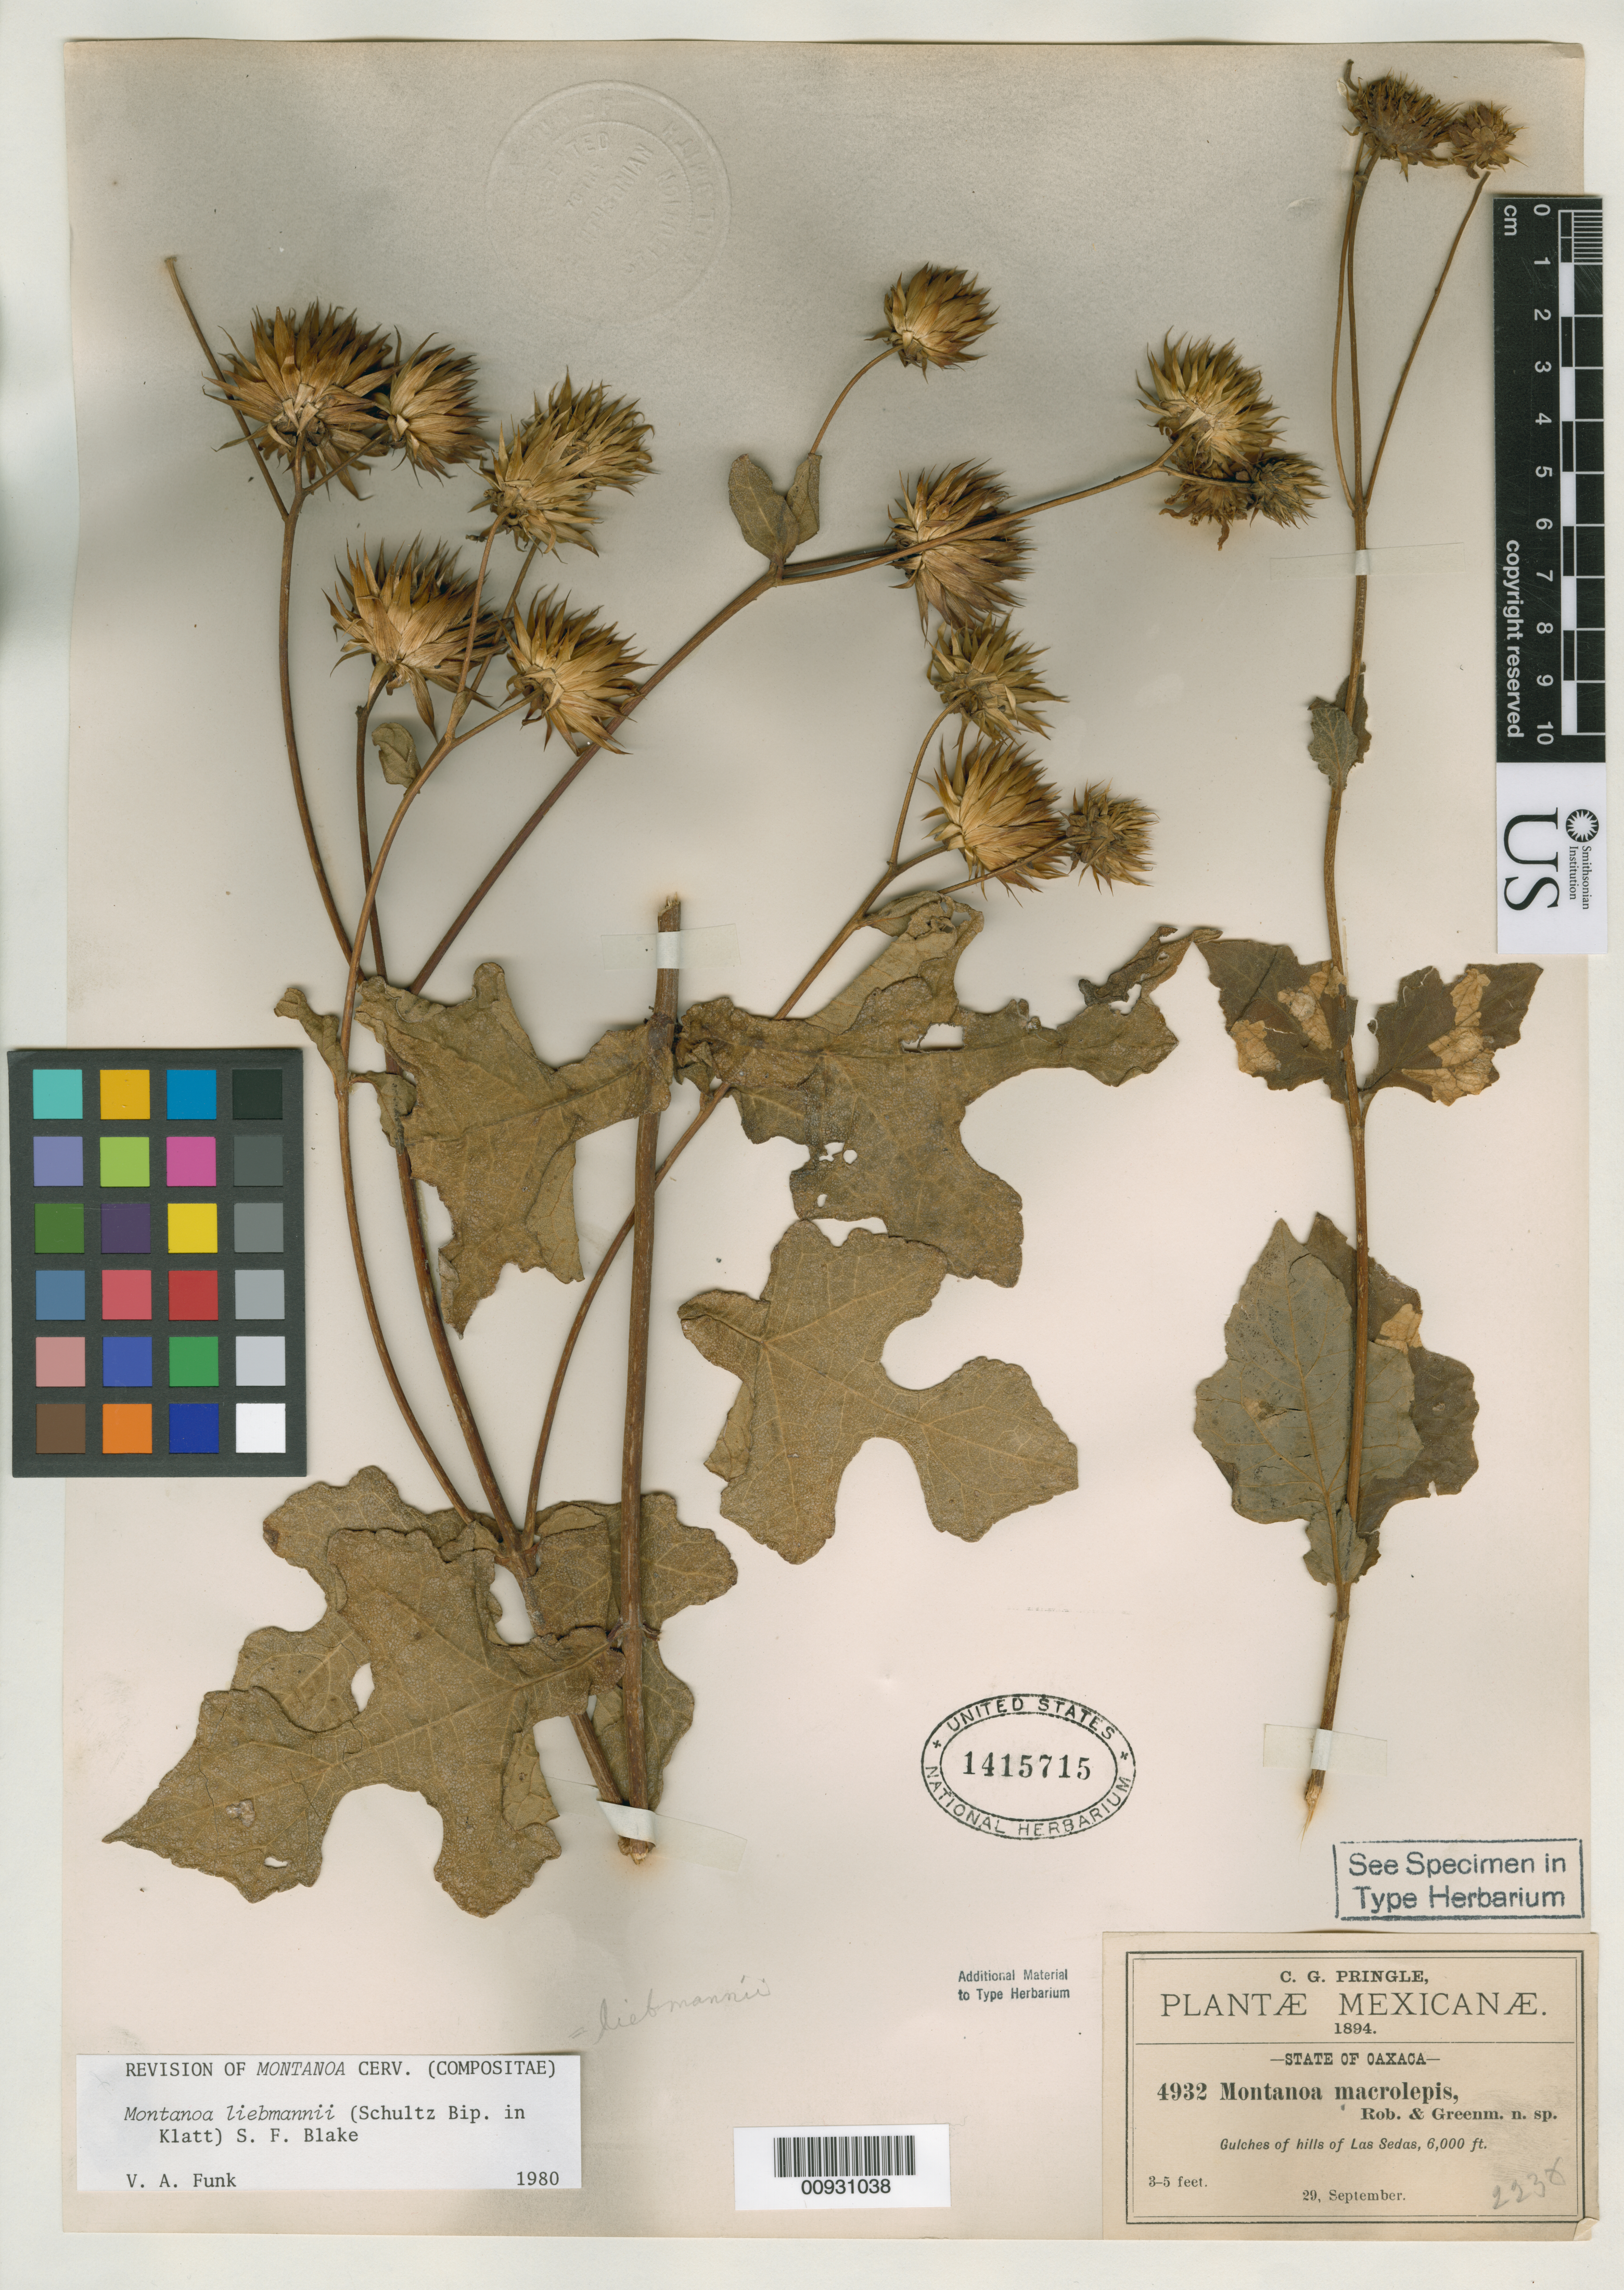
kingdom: Plantae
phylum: Tracheophyta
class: Magnoliopsida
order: Asterales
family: Asteraceae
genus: Montanoa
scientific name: Montanoa macrolepis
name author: B.L. Rob. & Greenm.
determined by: Funk, Vicki A., (BOT), Smithsonian Institution - National Museum of Natural History (UNITED STATES)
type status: Isosyntype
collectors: C. G. Pringle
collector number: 4932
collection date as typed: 29 Sep 1894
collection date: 1894-09-29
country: Mexico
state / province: Oaxaca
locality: Las Sedas.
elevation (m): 1829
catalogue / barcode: US 1415715